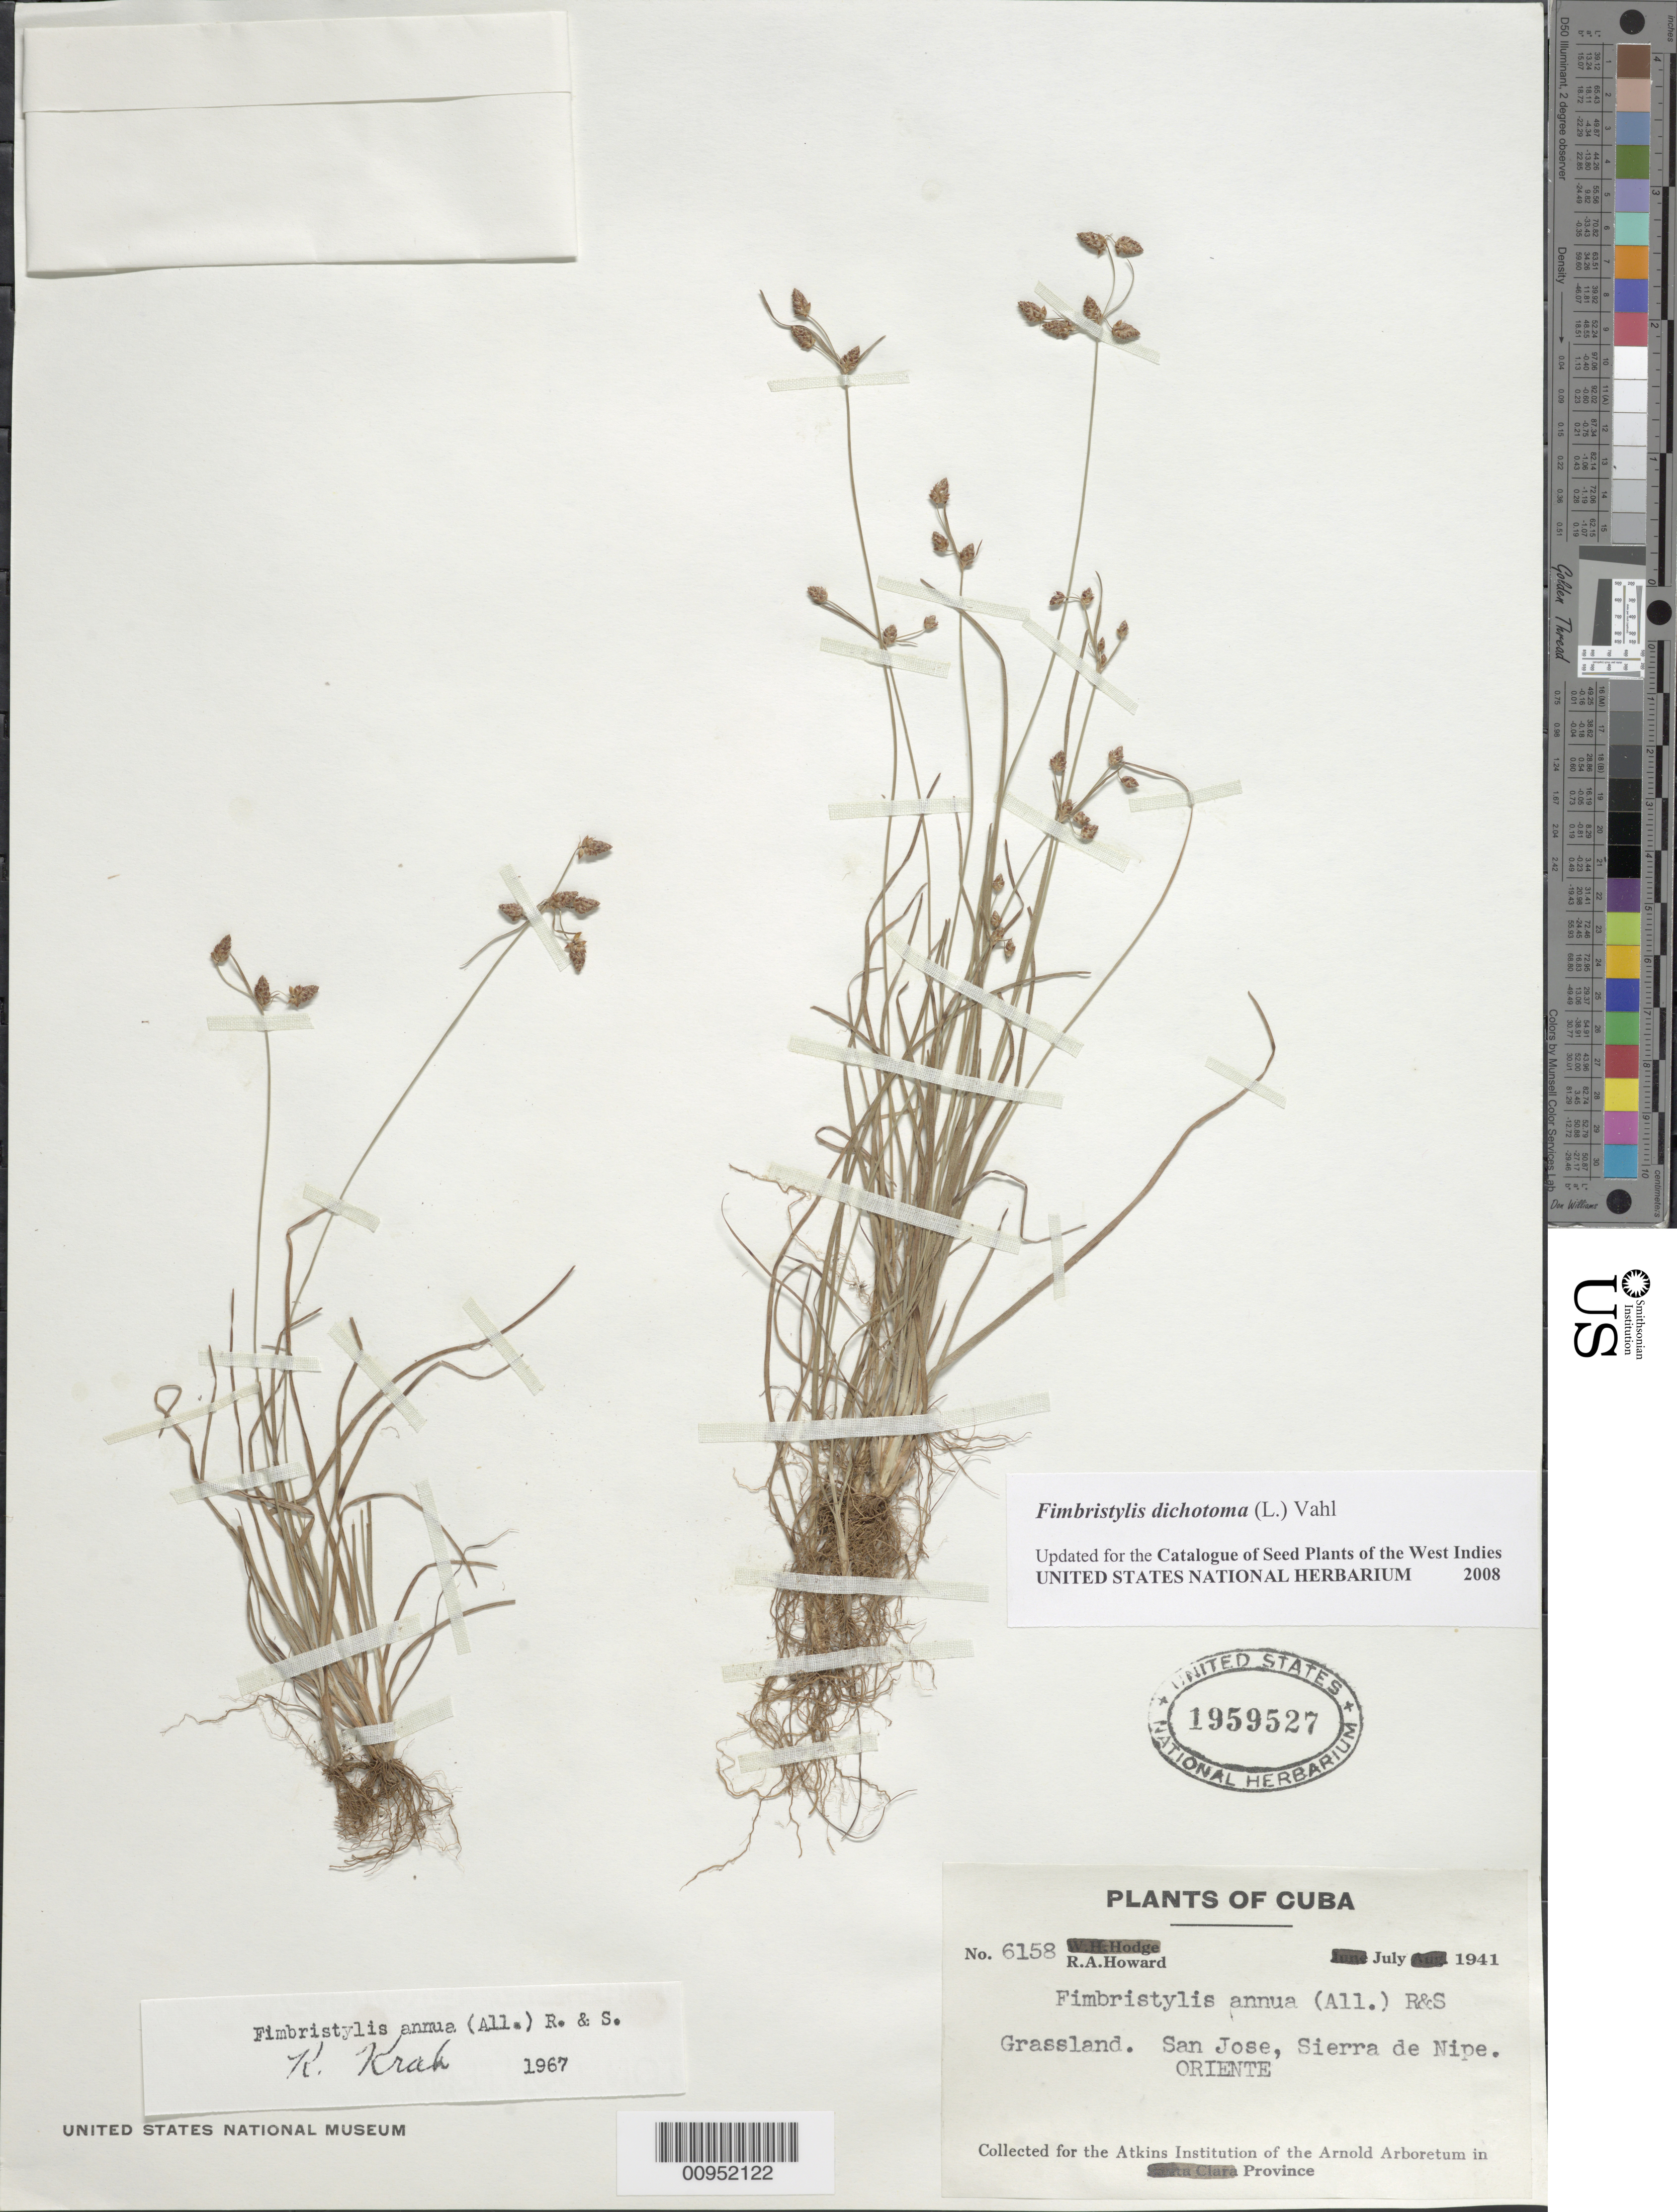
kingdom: Plantae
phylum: Tracheophyta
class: Liliopsida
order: Poales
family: Cyperaceae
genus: Fimbristylis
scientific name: Fimbristylis dichotoma subsp. dichotoma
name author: (L.) Vahl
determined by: Strong, M. T., (US), Smithsonian Institution - National Museum of Natural History (UNITED STATES)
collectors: R. A. Howard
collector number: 6158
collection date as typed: Jul 1941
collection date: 1941-07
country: Cuba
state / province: Holguín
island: Cuba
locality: grassland, San Jose, Sierra de Nipe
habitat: Grassland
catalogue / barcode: US 1959527